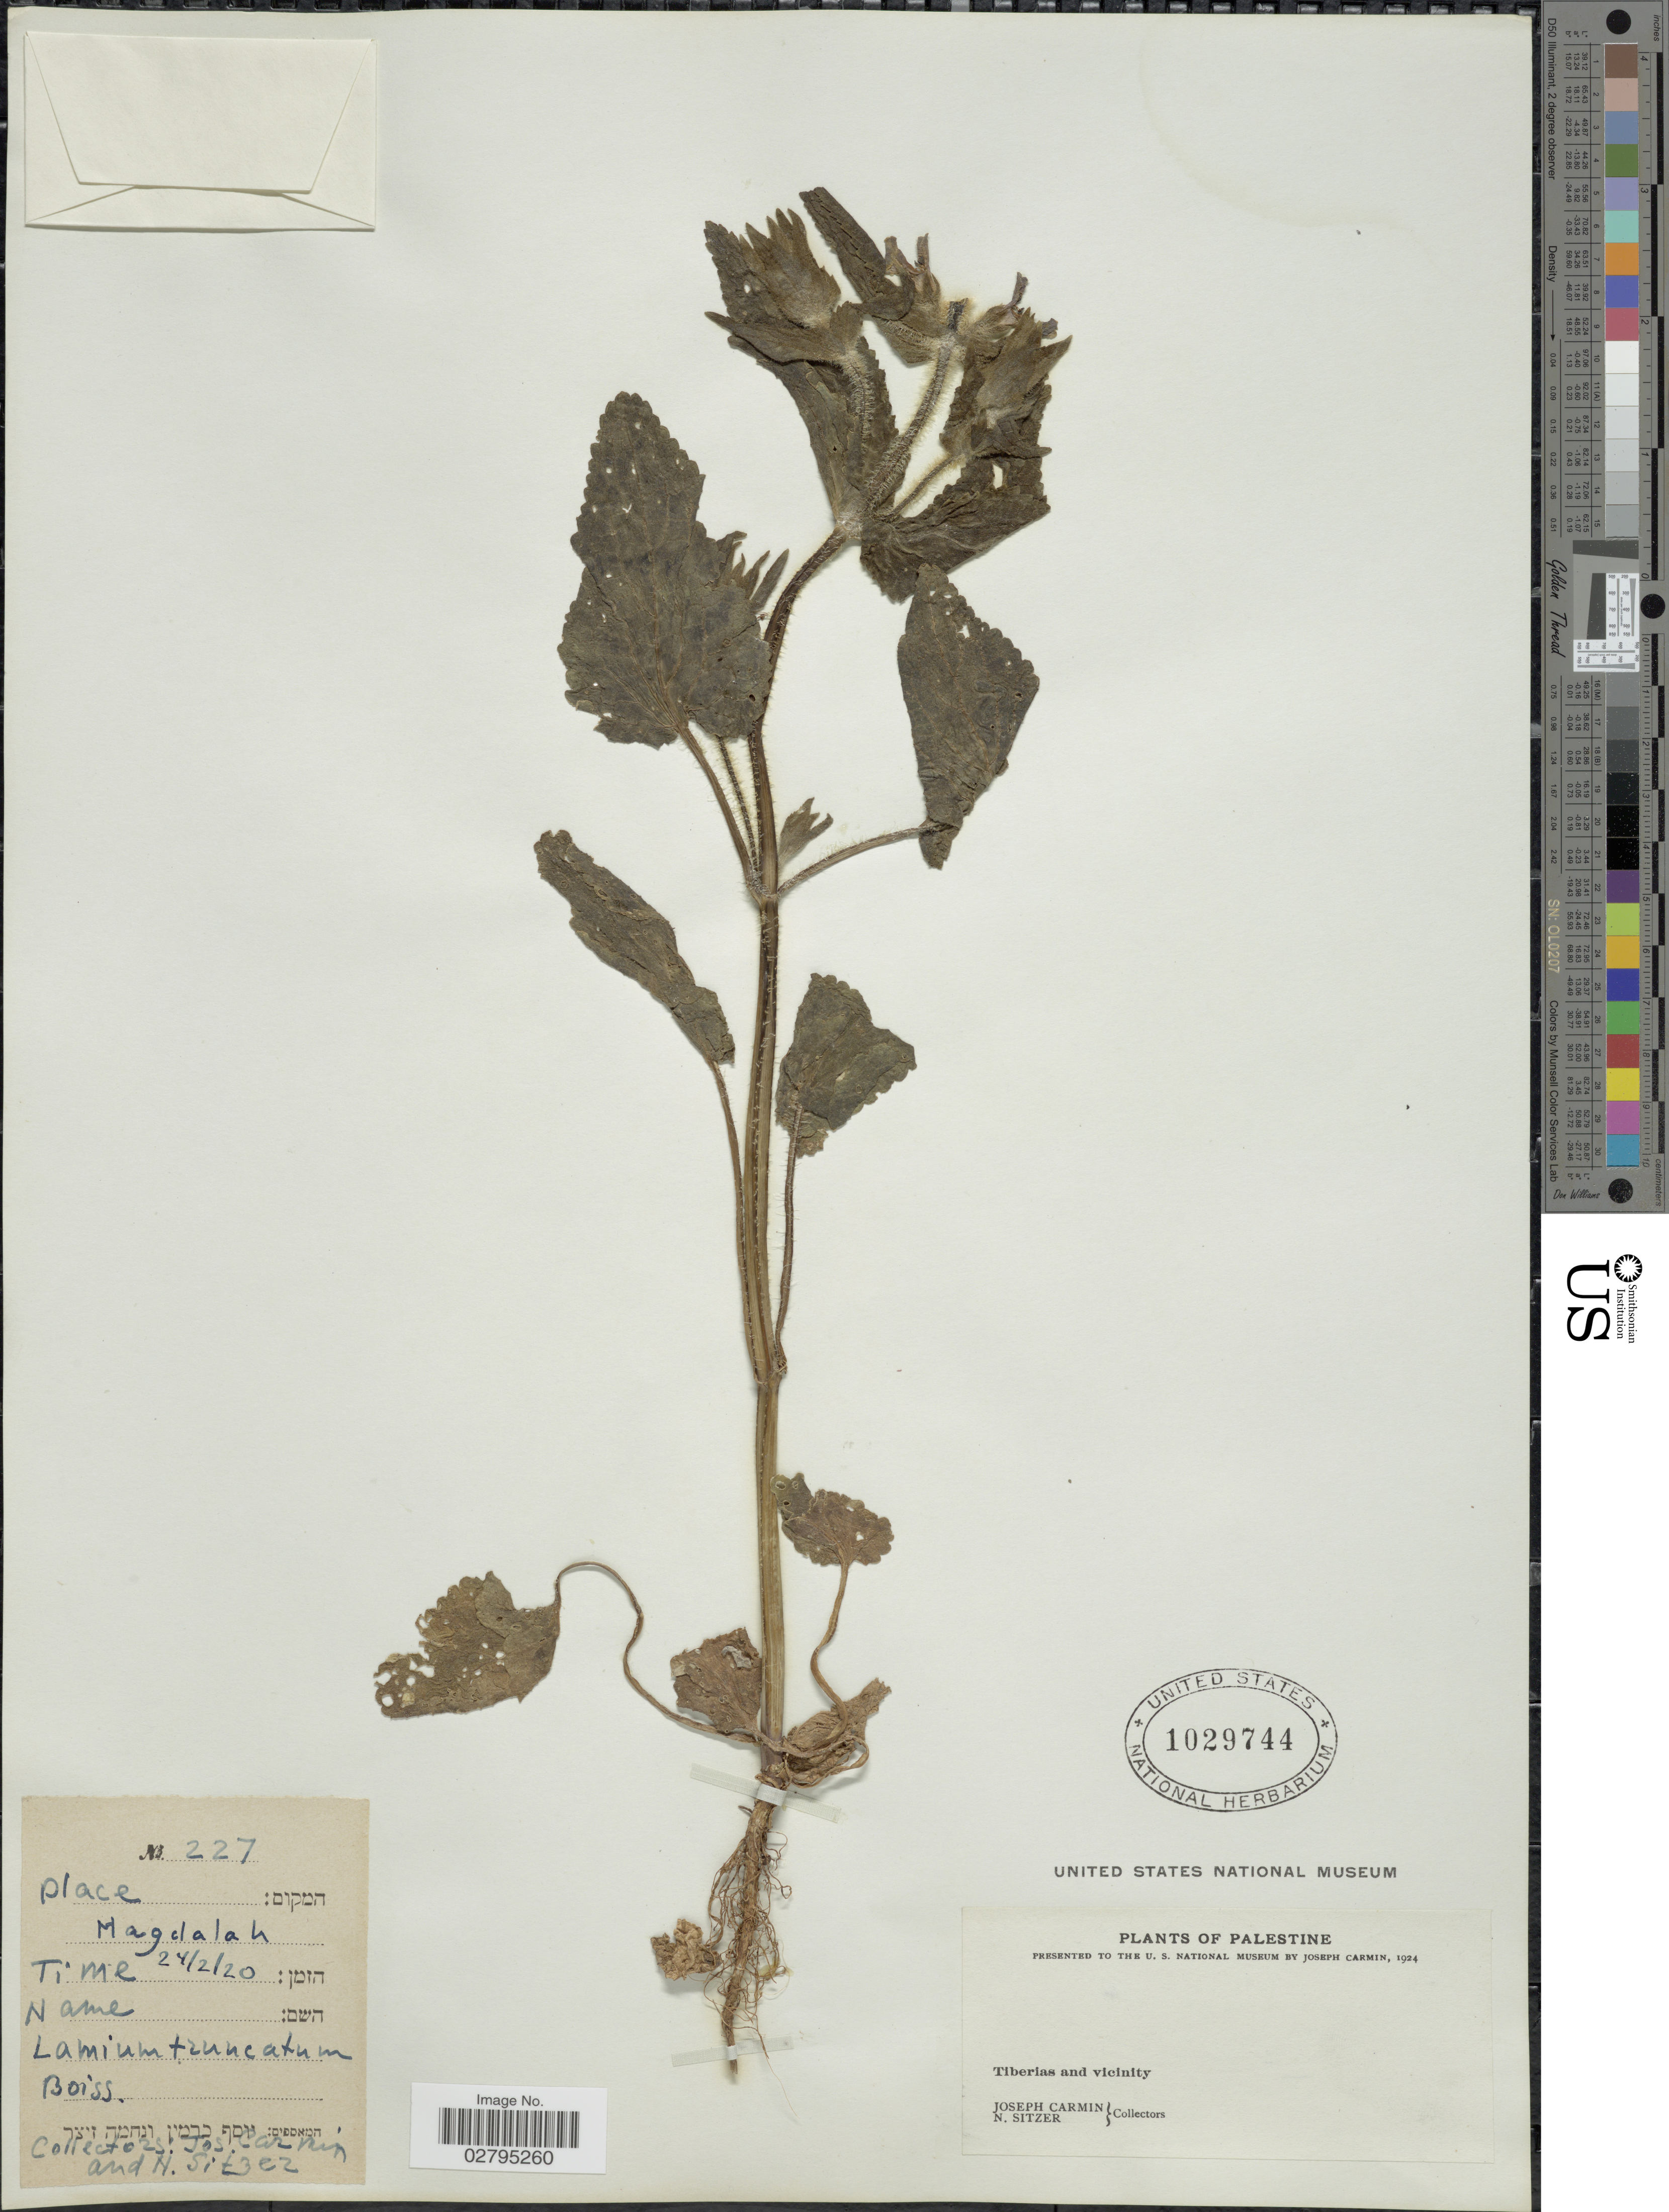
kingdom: Plantae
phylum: Tracheophyta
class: Magnoliopsida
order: Lamiales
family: Lamiaceae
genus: Lamium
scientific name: Lamium maculatum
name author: (L.) L.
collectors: J. Carmin & N. Sitzer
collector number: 227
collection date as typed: Transcribed d/m/y: 24/2/20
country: Israel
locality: Palestine, Tiberias and vicinity, Magdalah.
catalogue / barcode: US 1029744